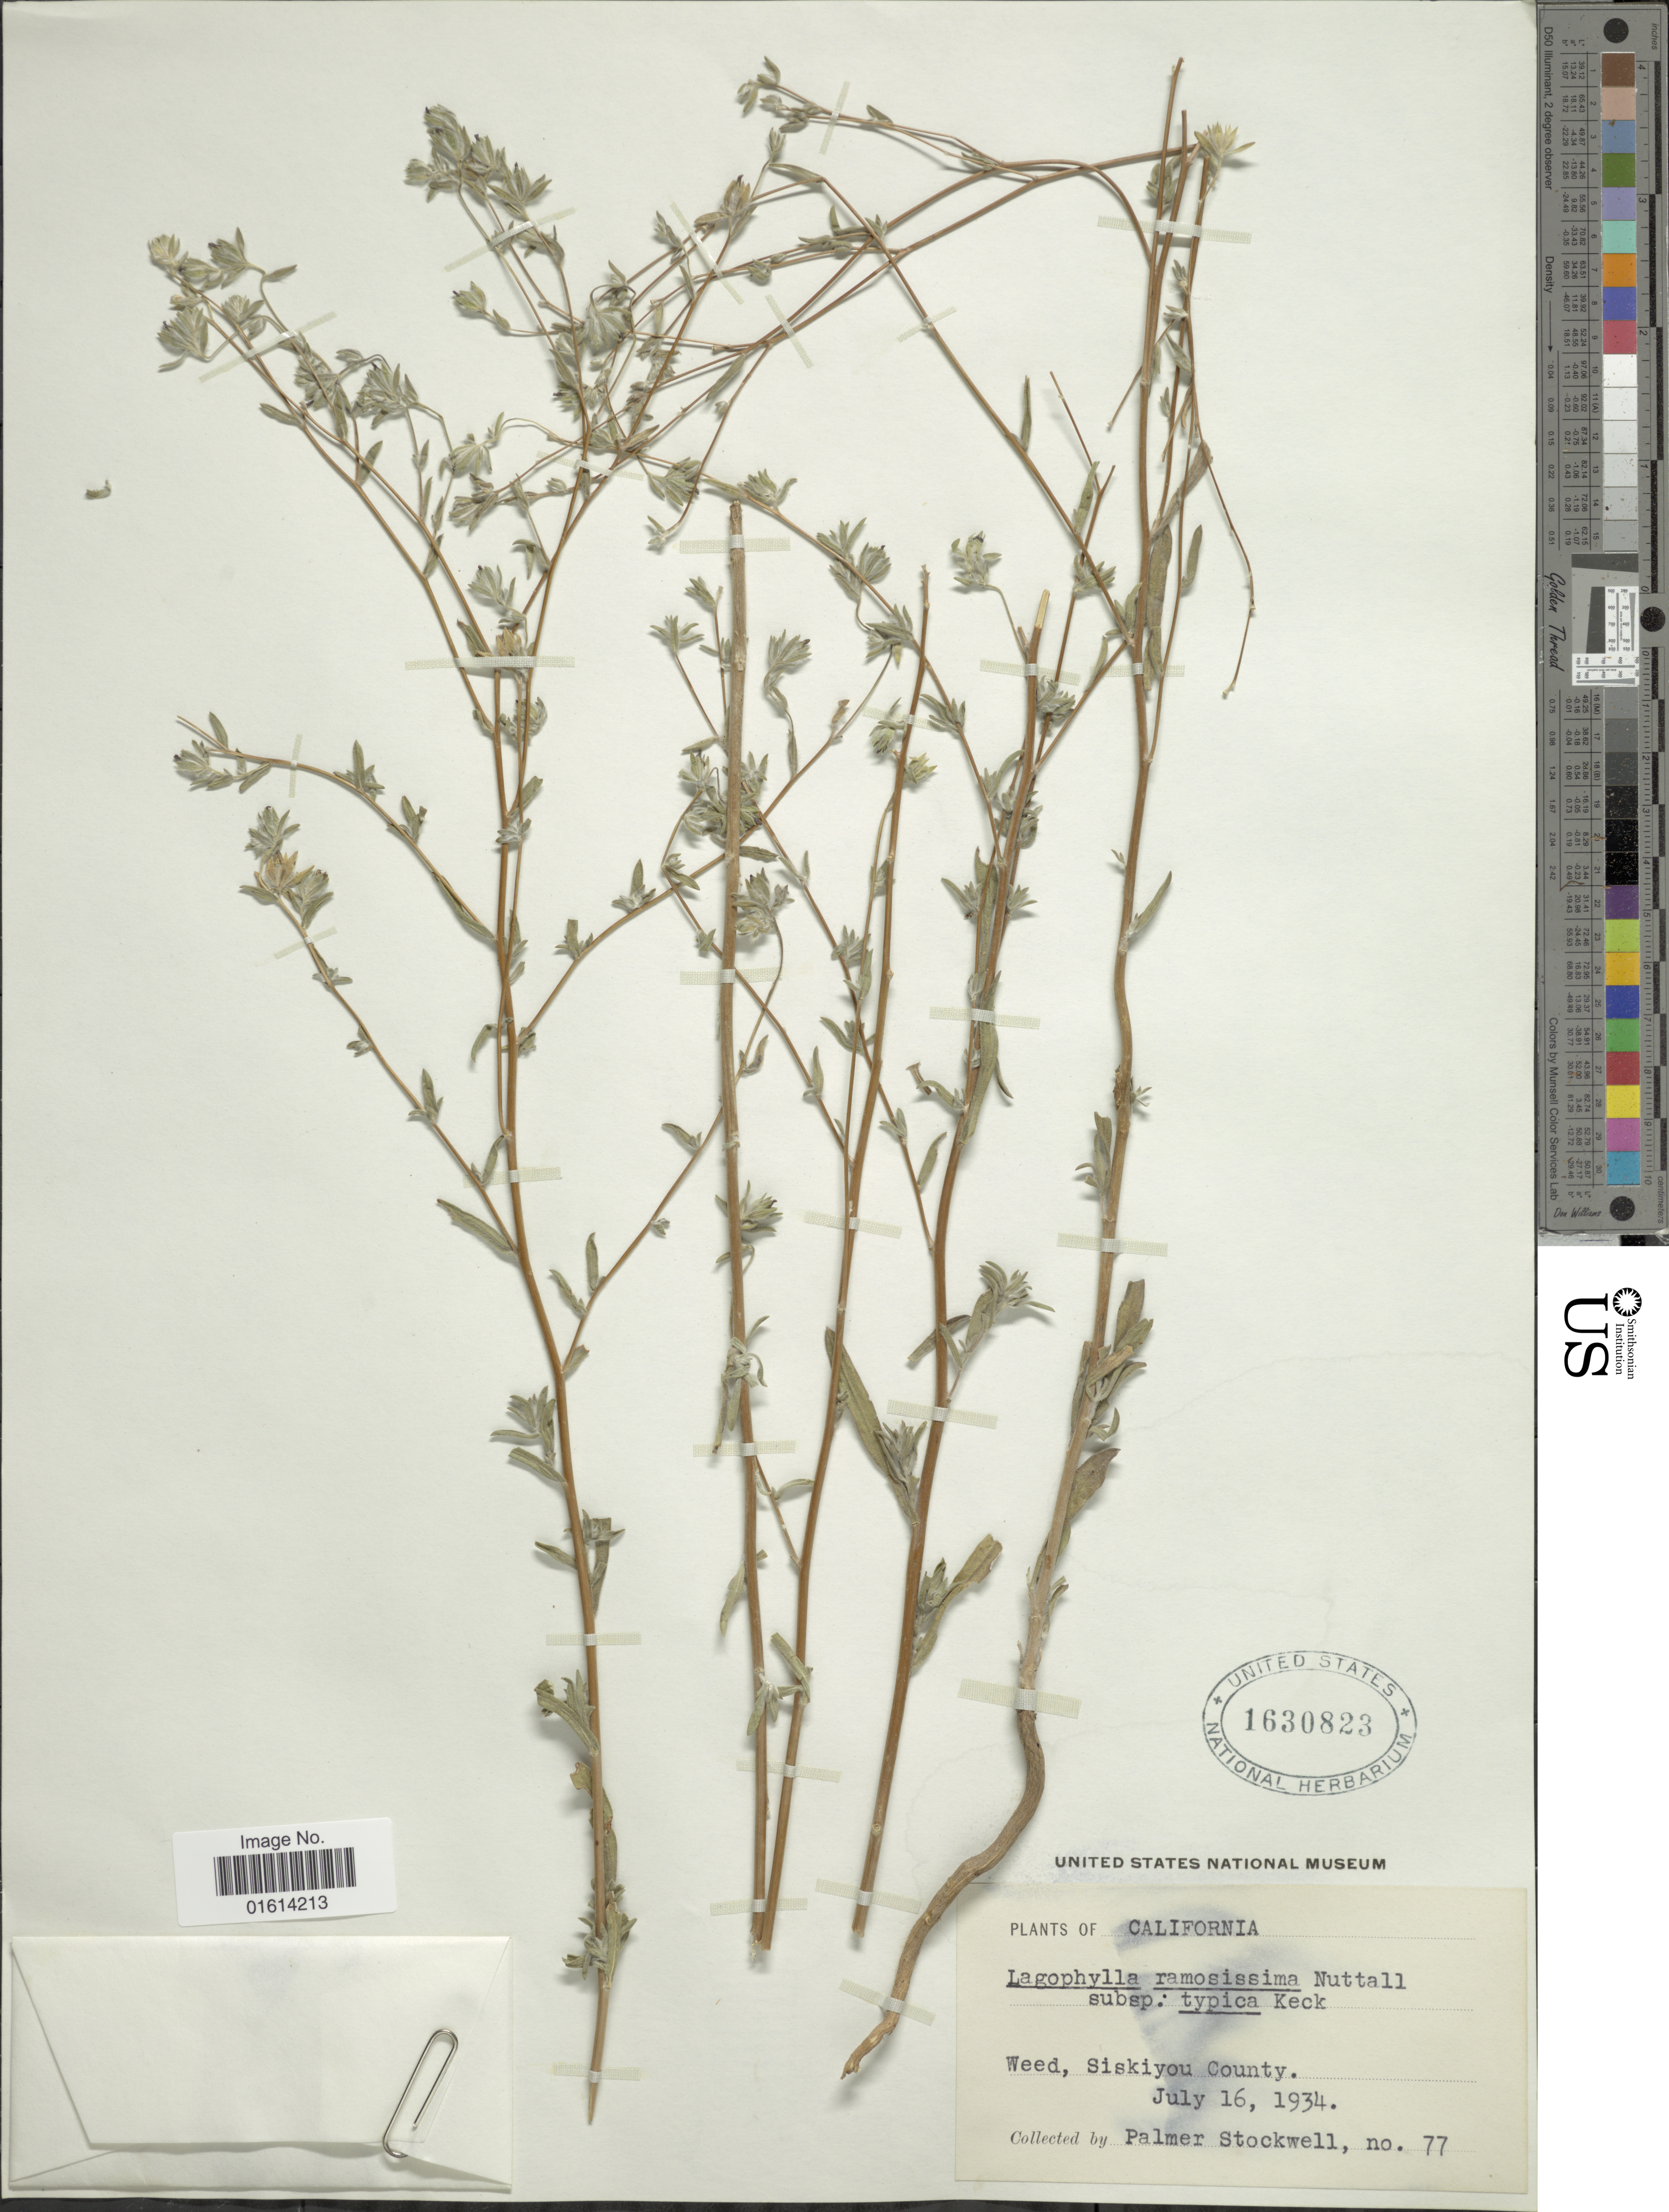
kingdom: Plantae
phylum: Tracheophyta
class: Magnoliopsida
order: Asterales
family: Asteraceae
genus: Lagophylla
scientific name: Lagophylla ramosissima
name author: Nutt.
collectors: P. Stockwell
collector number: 77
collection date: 1934-07-16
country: United States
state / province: California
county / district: Siskiyou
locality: Siskiyou County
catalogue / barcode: US 1630823